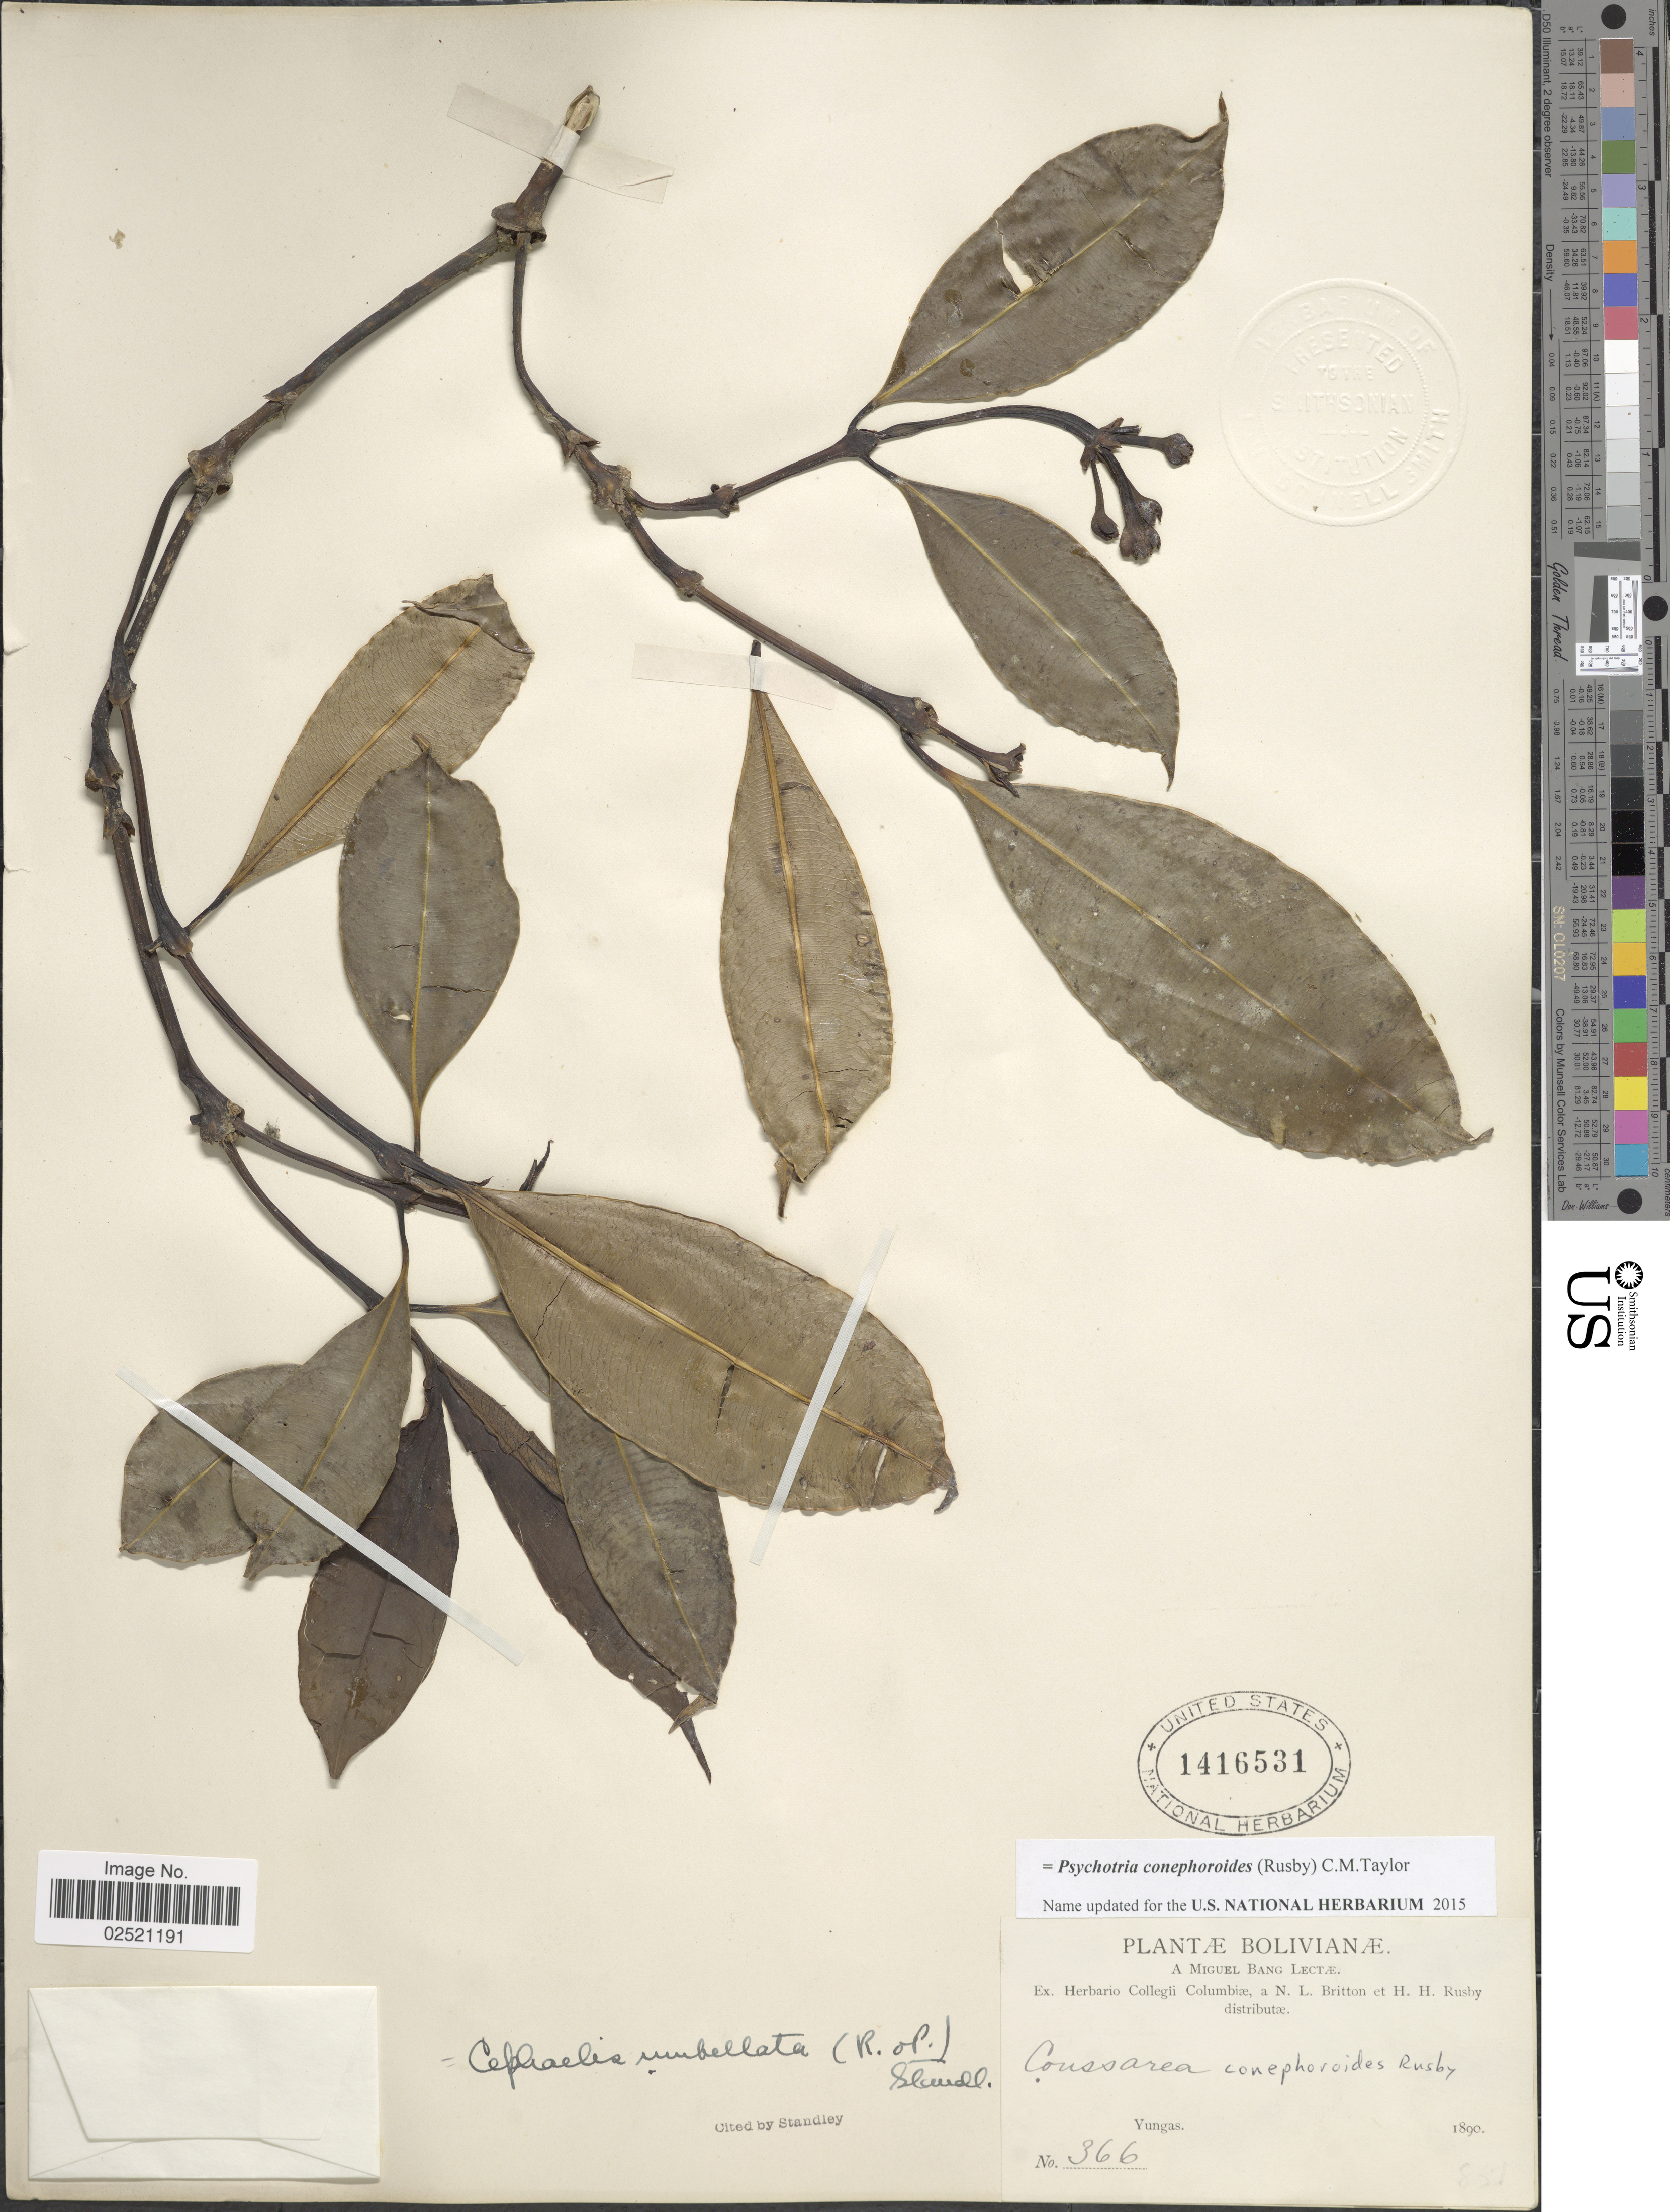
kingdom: Plantae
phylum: Tracheophyta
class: Magnoliopsida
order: Gentianales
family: Rubiaceae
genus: Psychotria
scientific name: Psychotria conephoroides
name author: (Rusby) C.M. Taylor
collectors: M. Bang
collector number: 366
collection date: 1890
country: Bolivia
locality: Bolivianae, Yungas.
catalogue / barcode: US 1416531